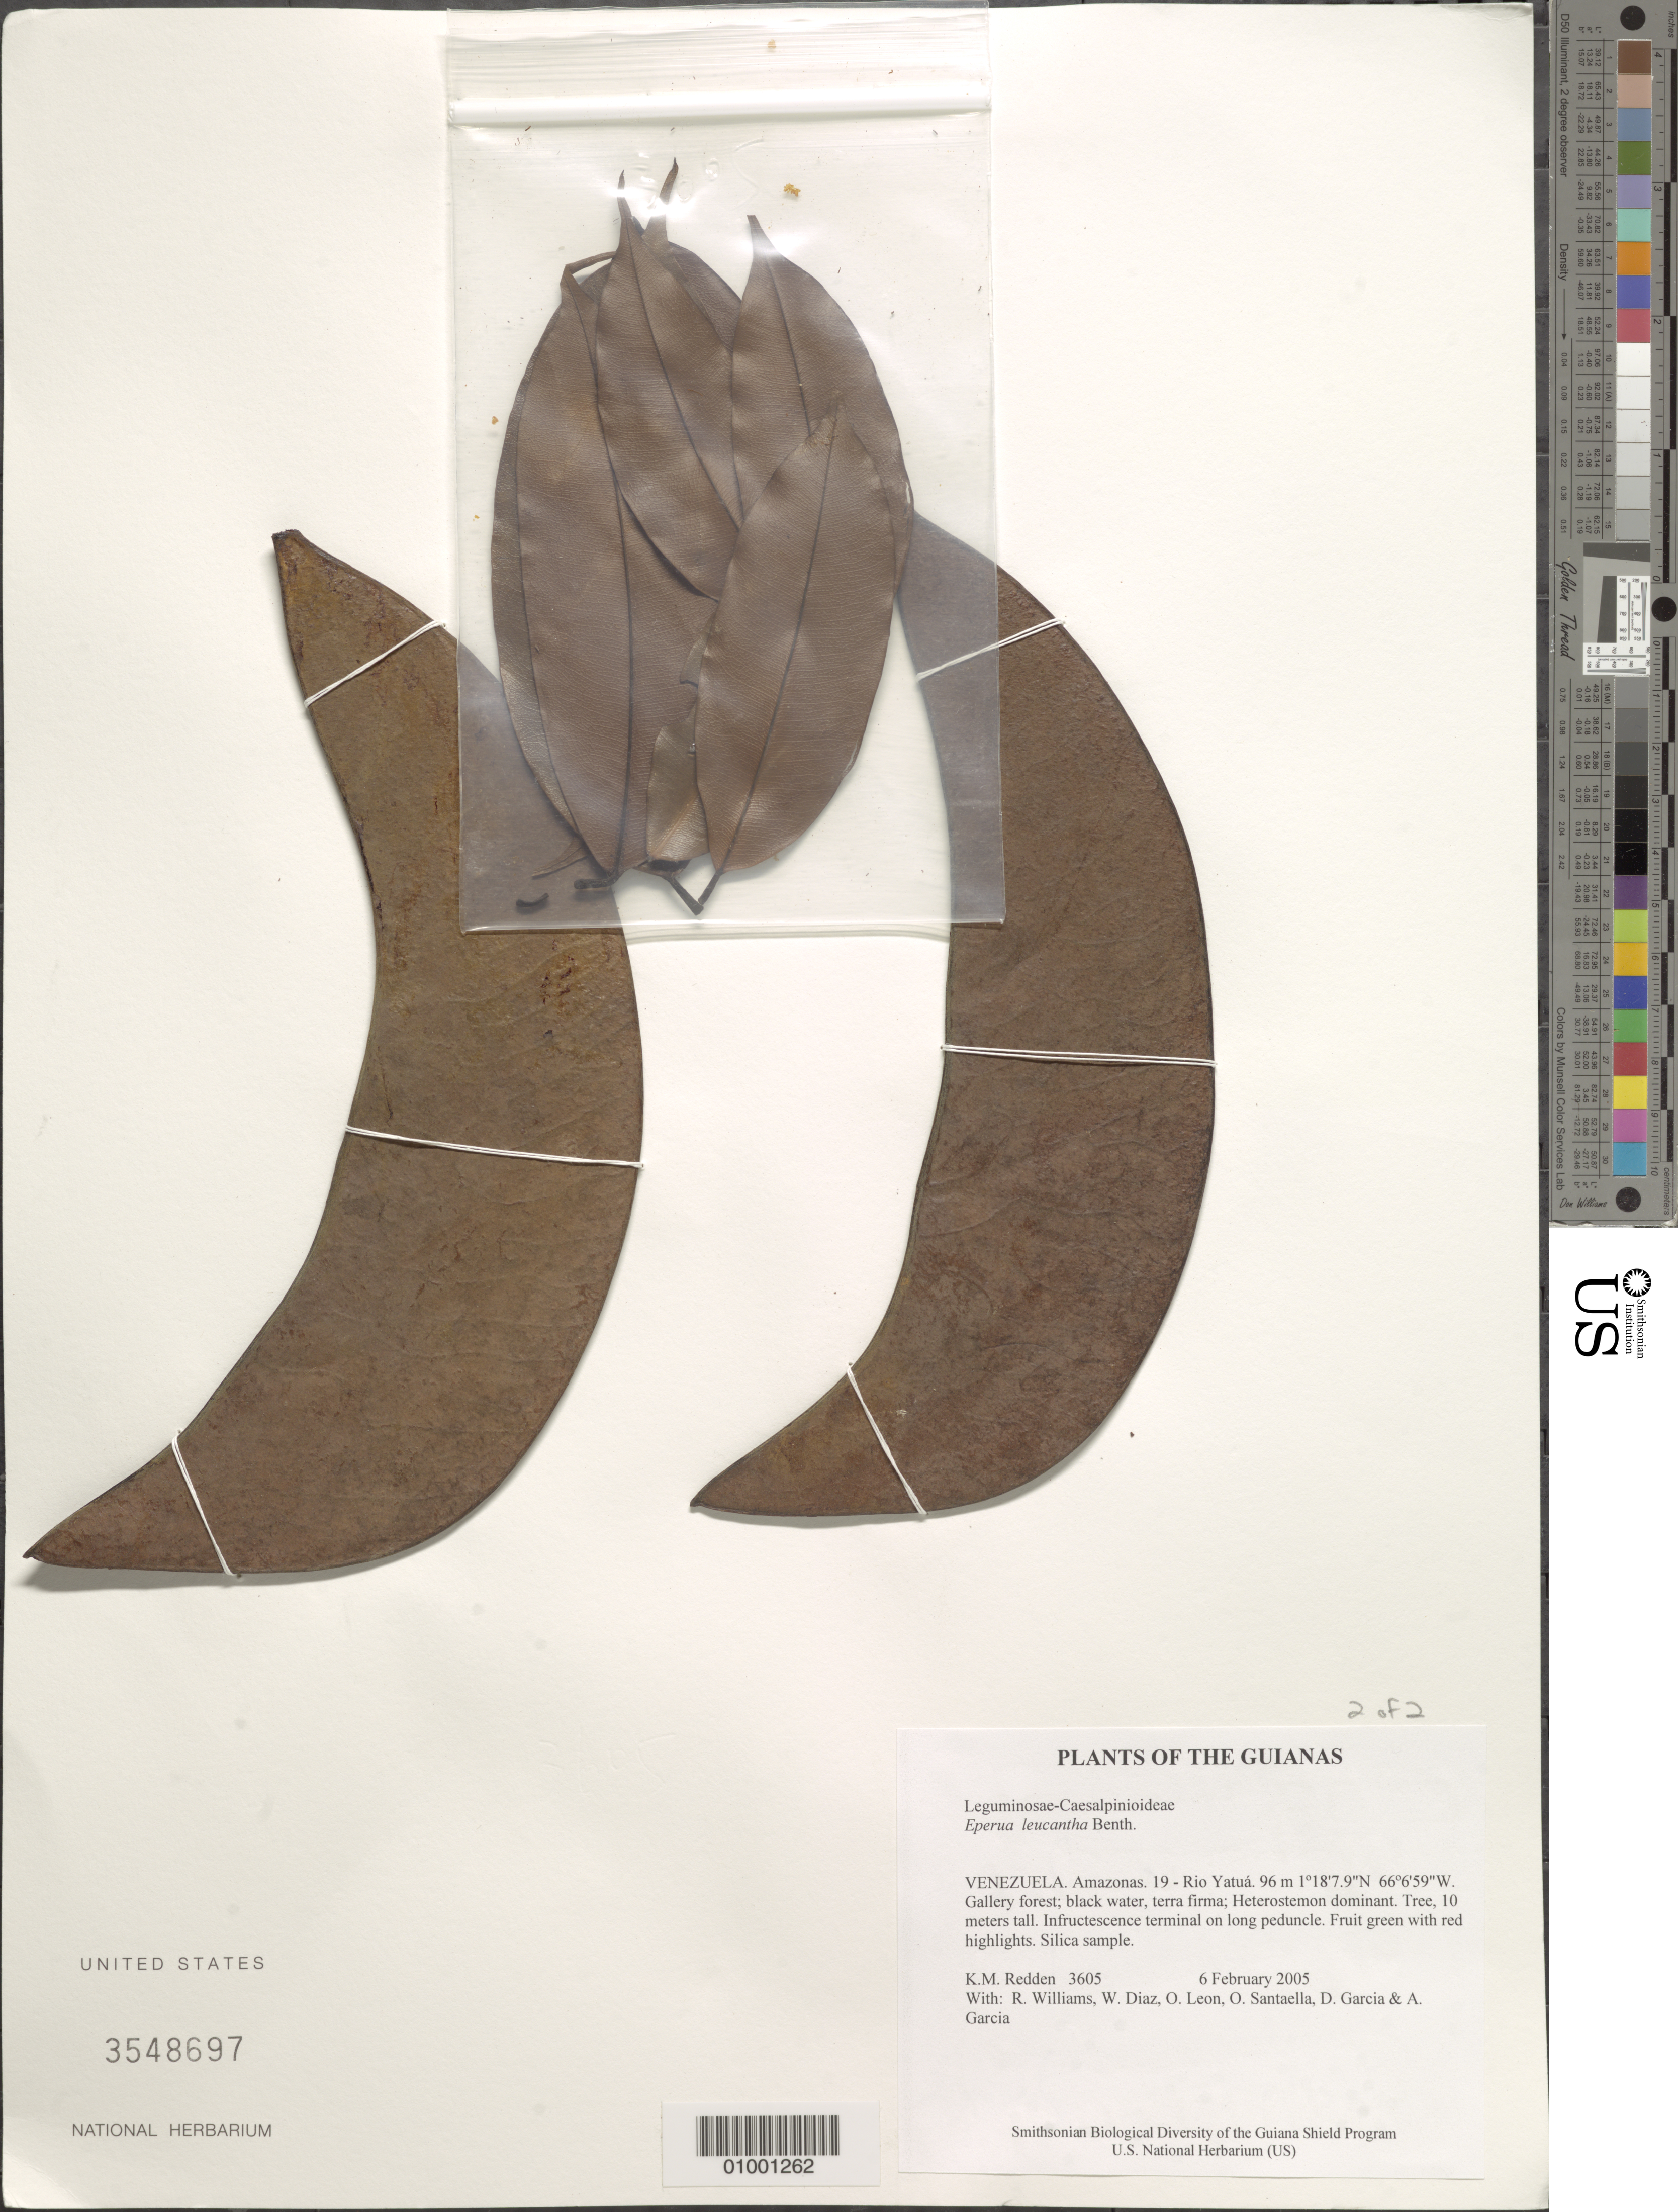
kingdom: Plantae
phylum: Tracheophyta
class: Magnoliopsida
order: Fabales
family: Fabaceae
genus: Eperua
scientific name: Eperua leucantha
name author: Benth.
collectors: K. M. Redden, R. Williams, W. Díaz P., O. León, O. Santaella, D. Garcia & A. Garcia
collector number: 3605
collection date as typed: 6 February 2005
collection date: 2005-02-06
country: Venezuela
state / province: Amazonas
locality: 19 - Rio Yatuá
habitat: Gallery forest; black water, terra firma; Heterostemon dominant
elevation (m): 96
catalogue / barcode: US 3548697